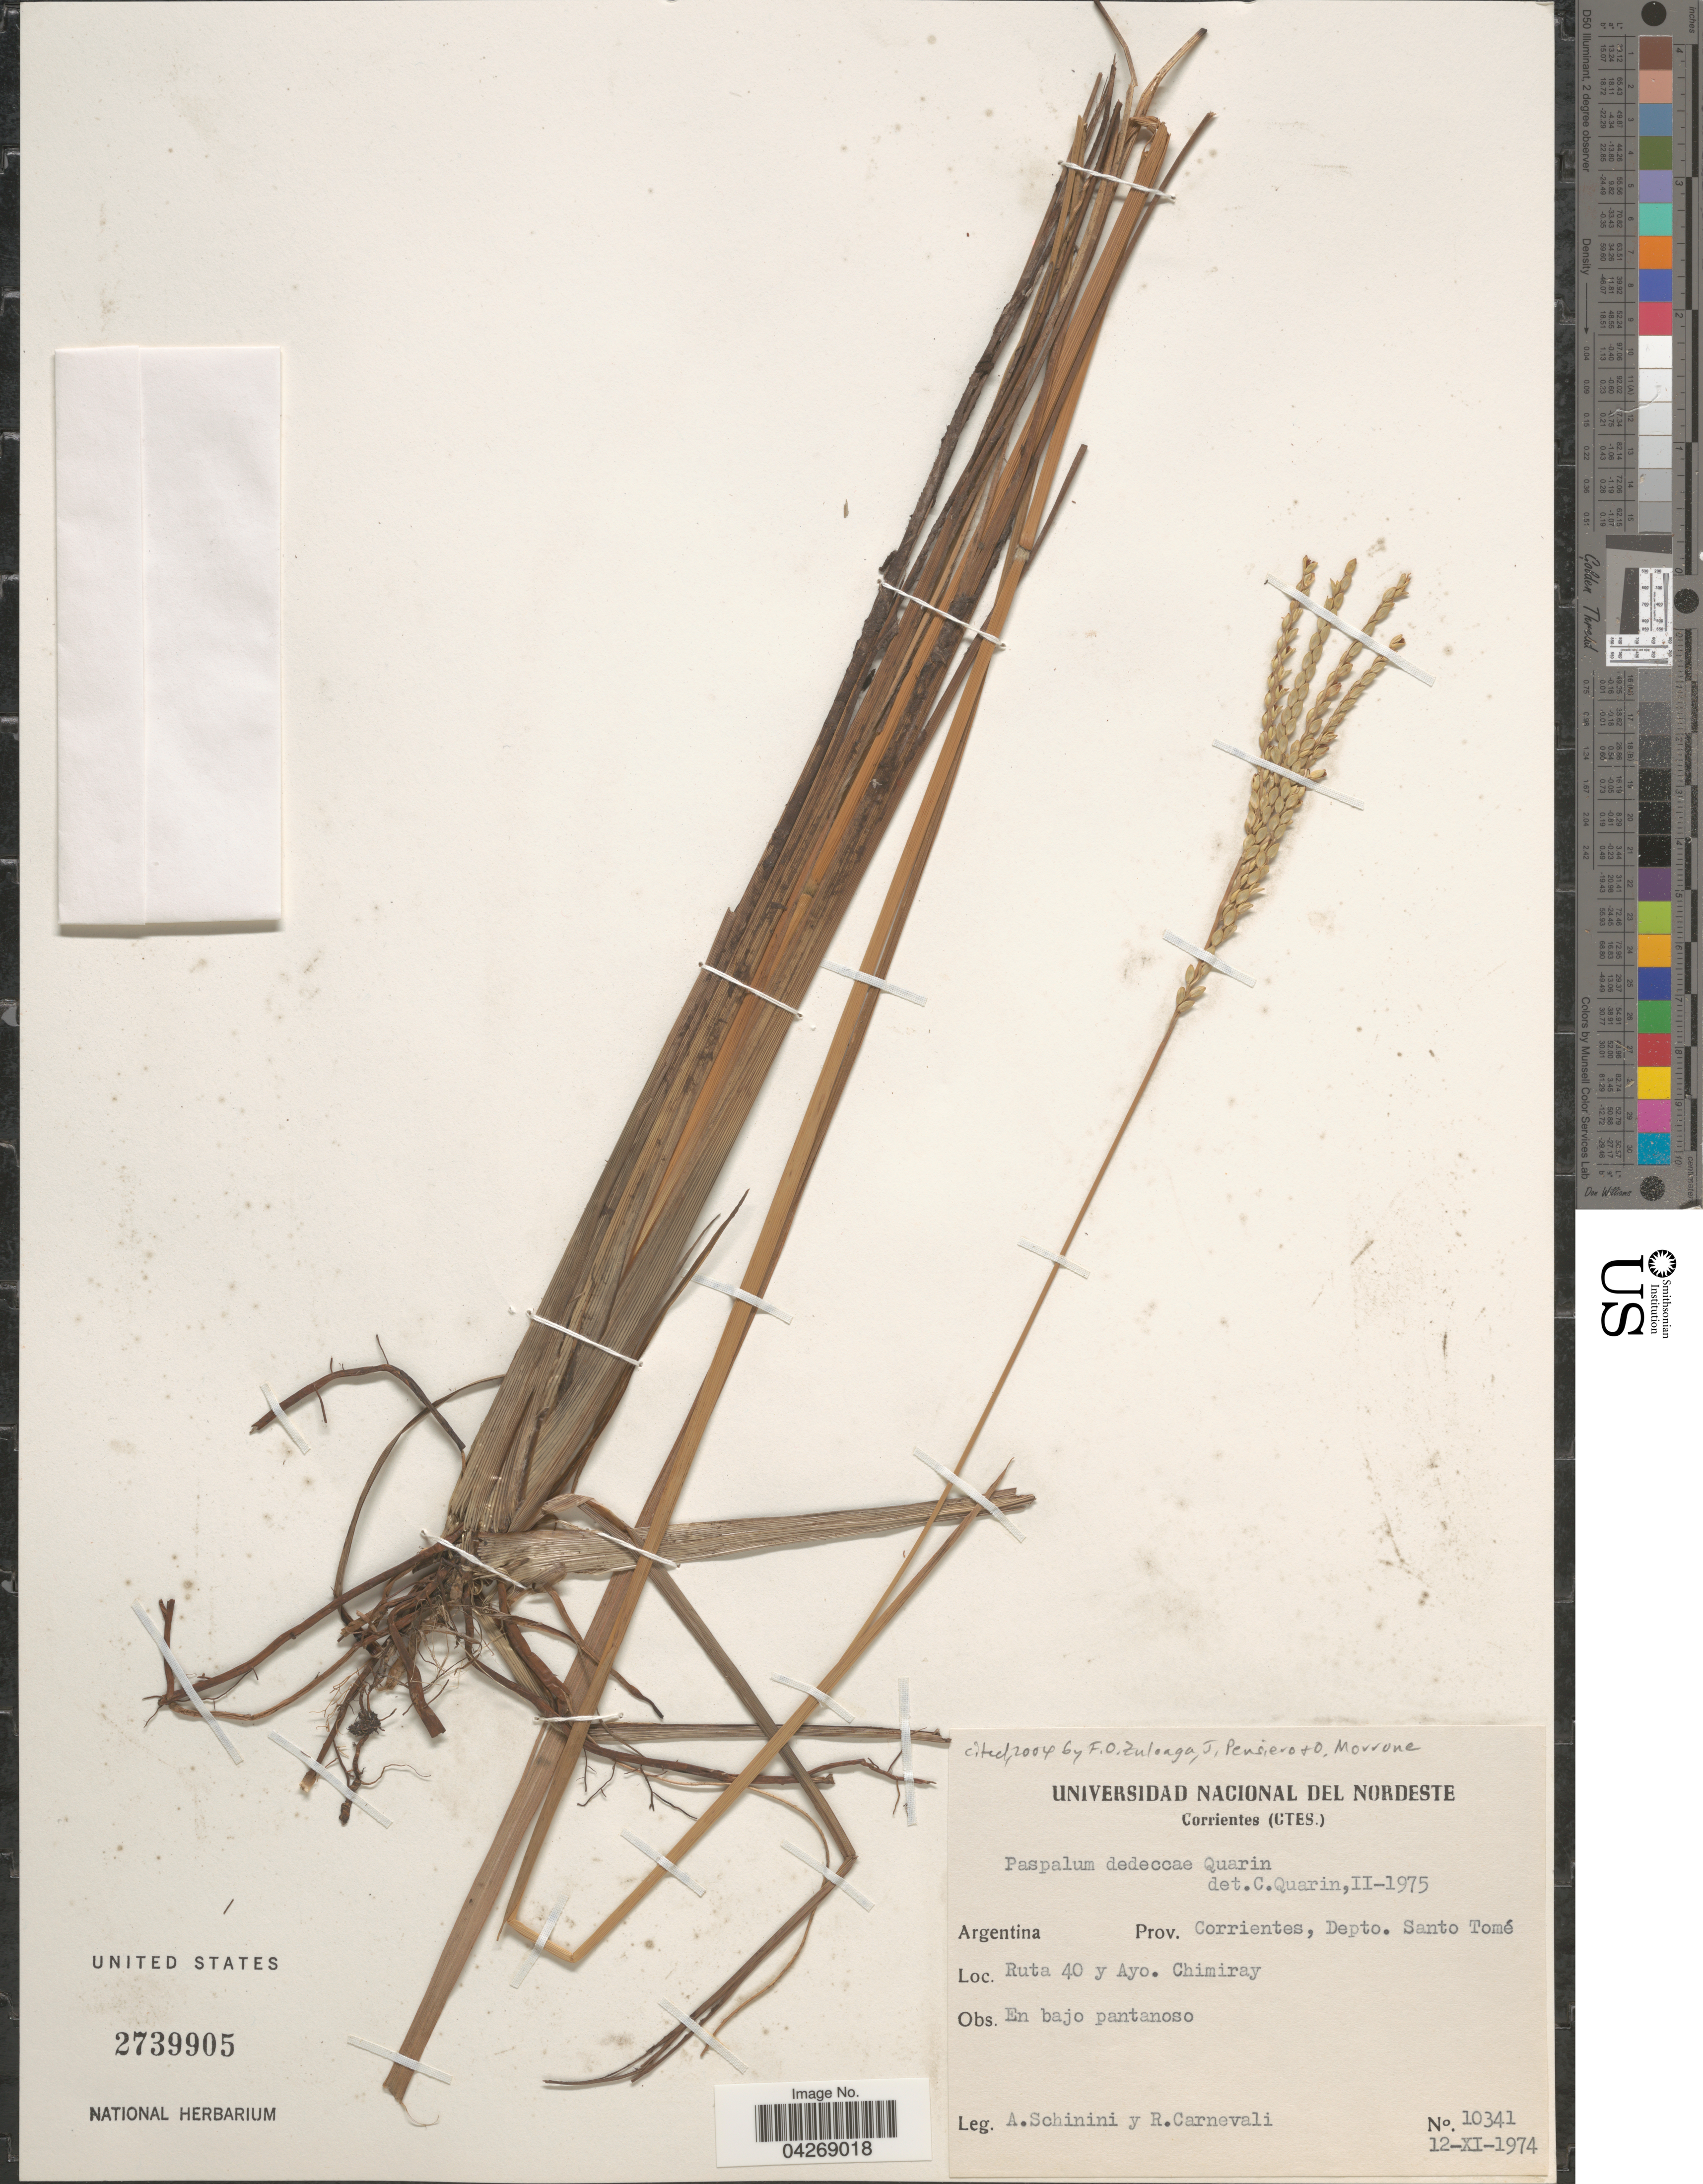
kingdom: Plantae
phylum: Tracheophyta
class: Liliopsida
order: Poales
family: Poaceae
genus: Paspalum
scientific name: Paspalum dedeccae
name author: Quarin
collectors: A. Schinini & R. Carnevali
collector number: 10341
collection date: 1974-11-12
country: Argentina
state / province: Corrientes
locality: Depto. Santo Tomé. Ruta 40 y Ayo. Chimiray. Em bajo pantanoso.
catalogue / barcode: US 2739905